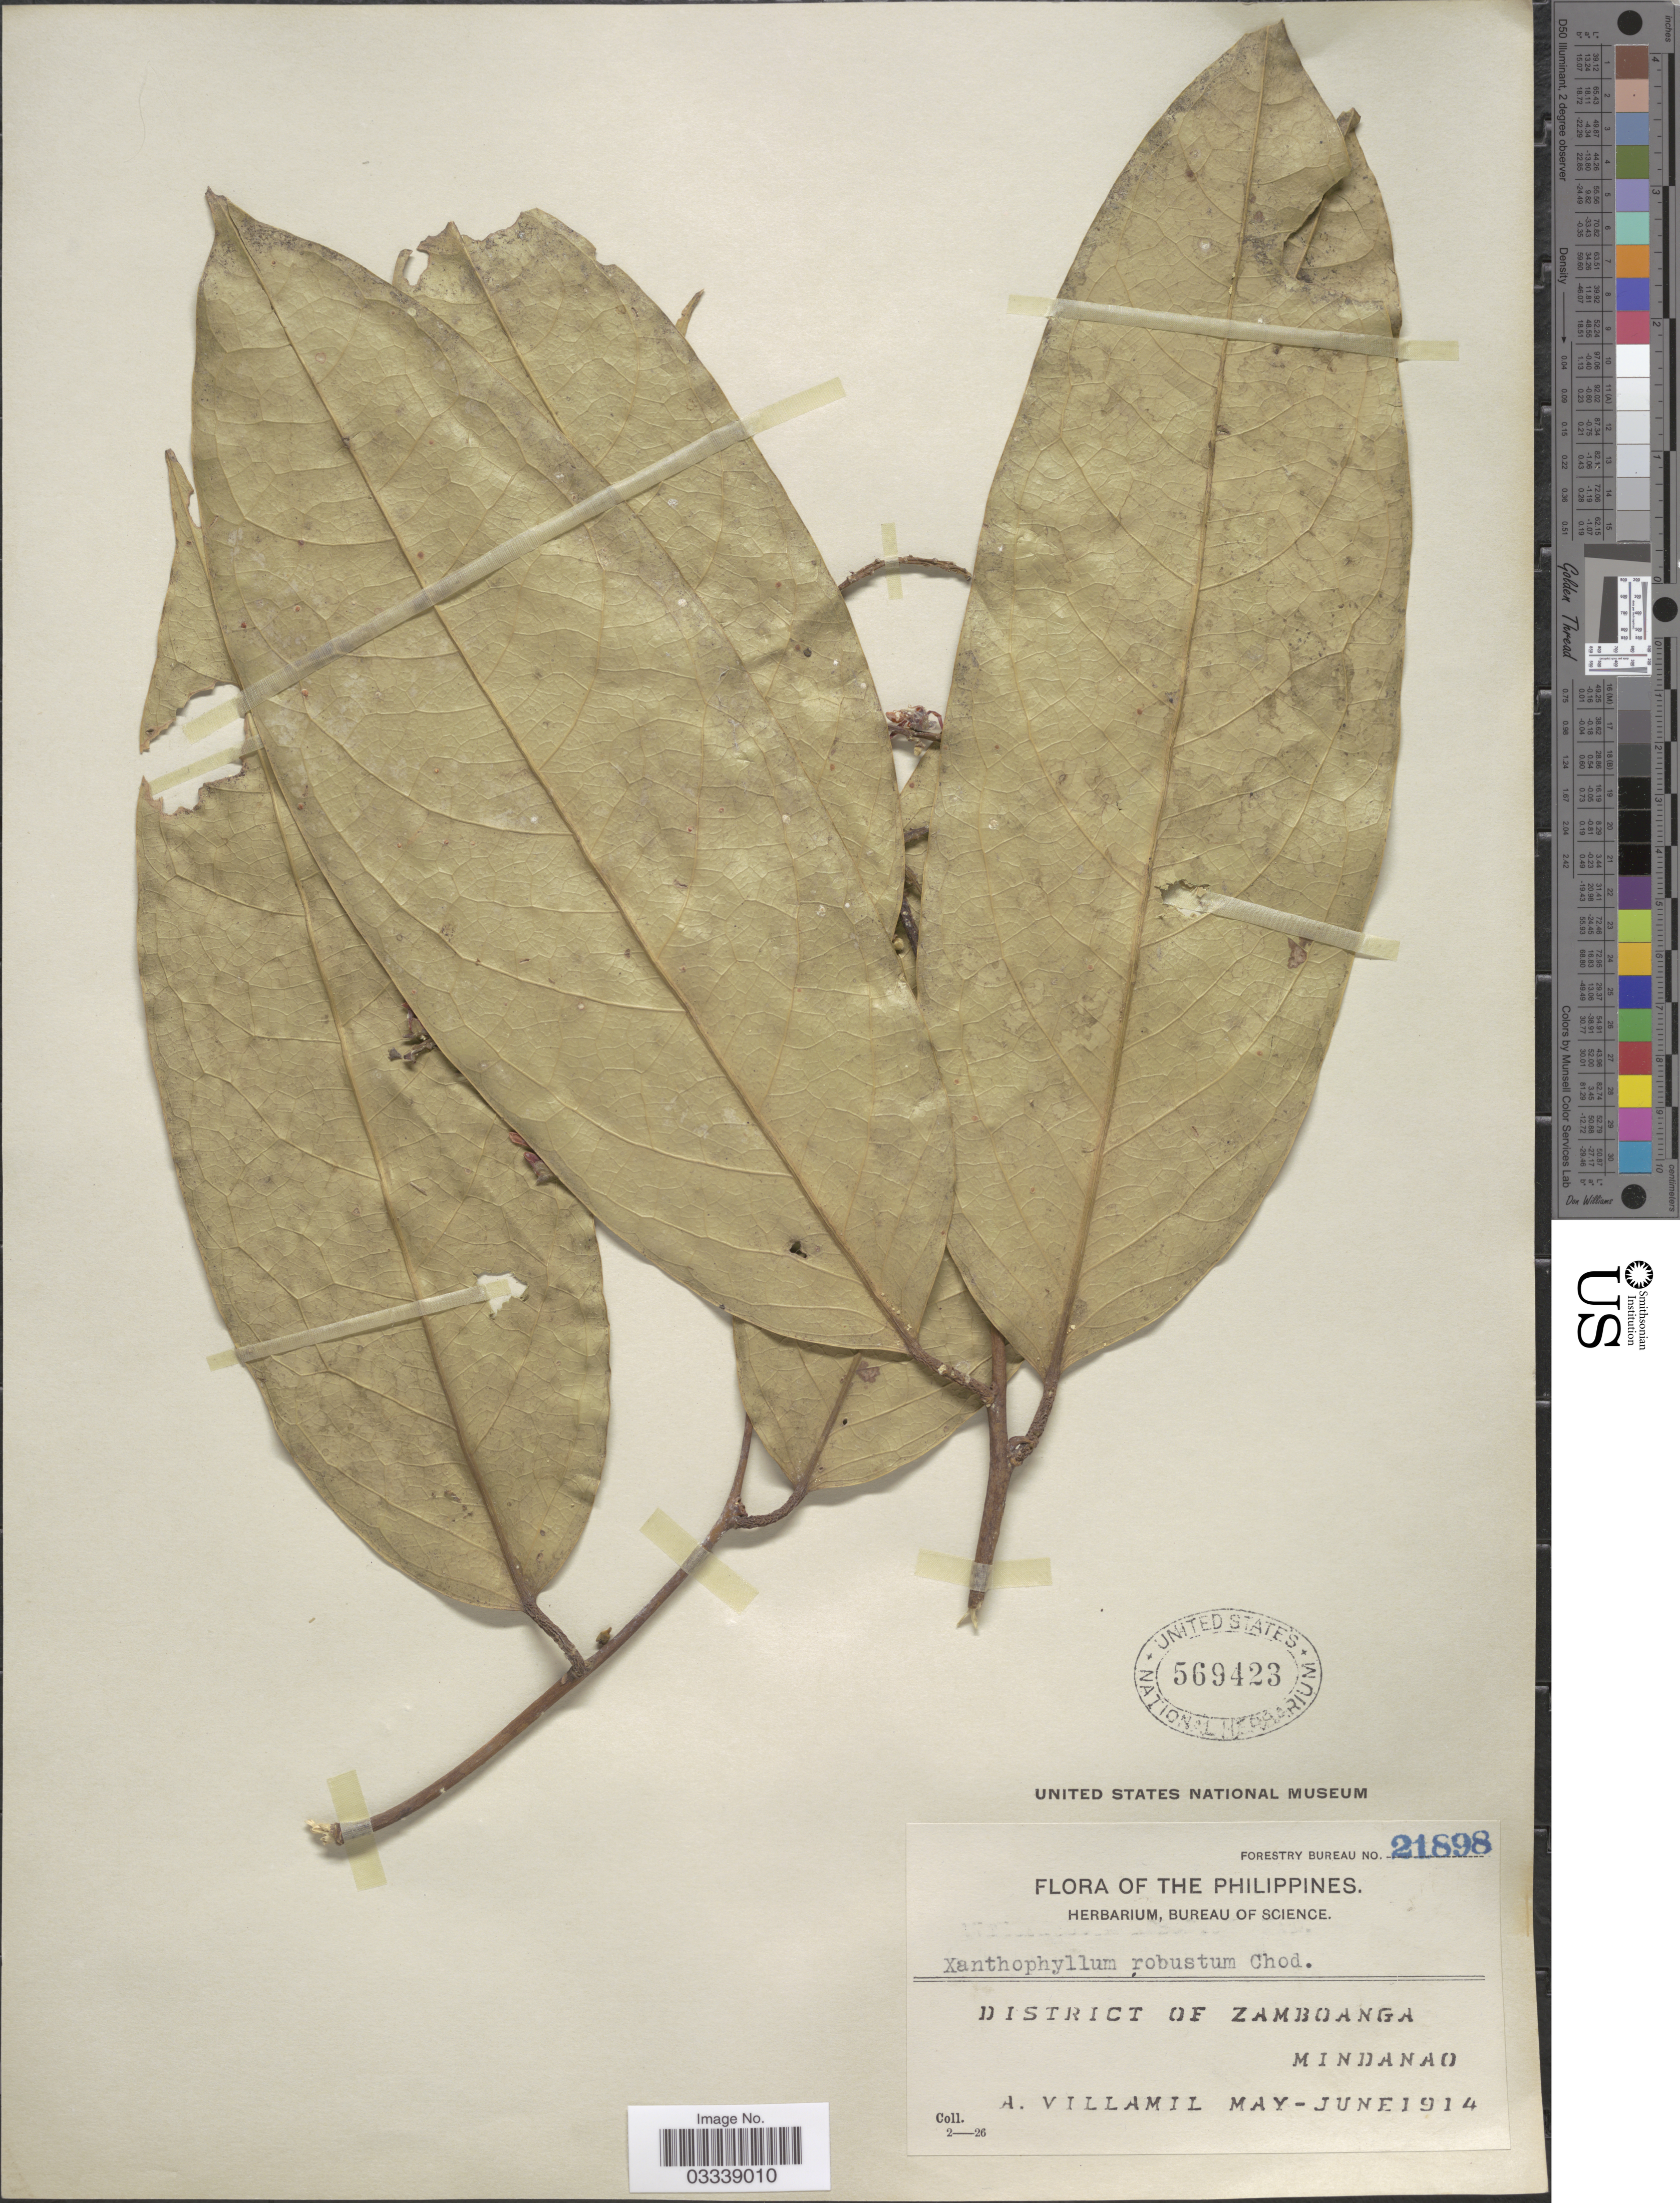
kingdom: Plantae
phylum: Tracheophyta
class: Magnoliopsida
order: Fabales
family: Polygalaceae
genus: Xanthophyllum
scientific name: Xanthophyllum vitellinum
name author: (Blume) D. Dietr.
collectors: A. Villamil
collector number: Forestry Bureau 21898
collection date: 1914-05/1914-06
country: Philippines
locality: District of Zamboanga, Mindanao.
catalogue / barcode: US 569423